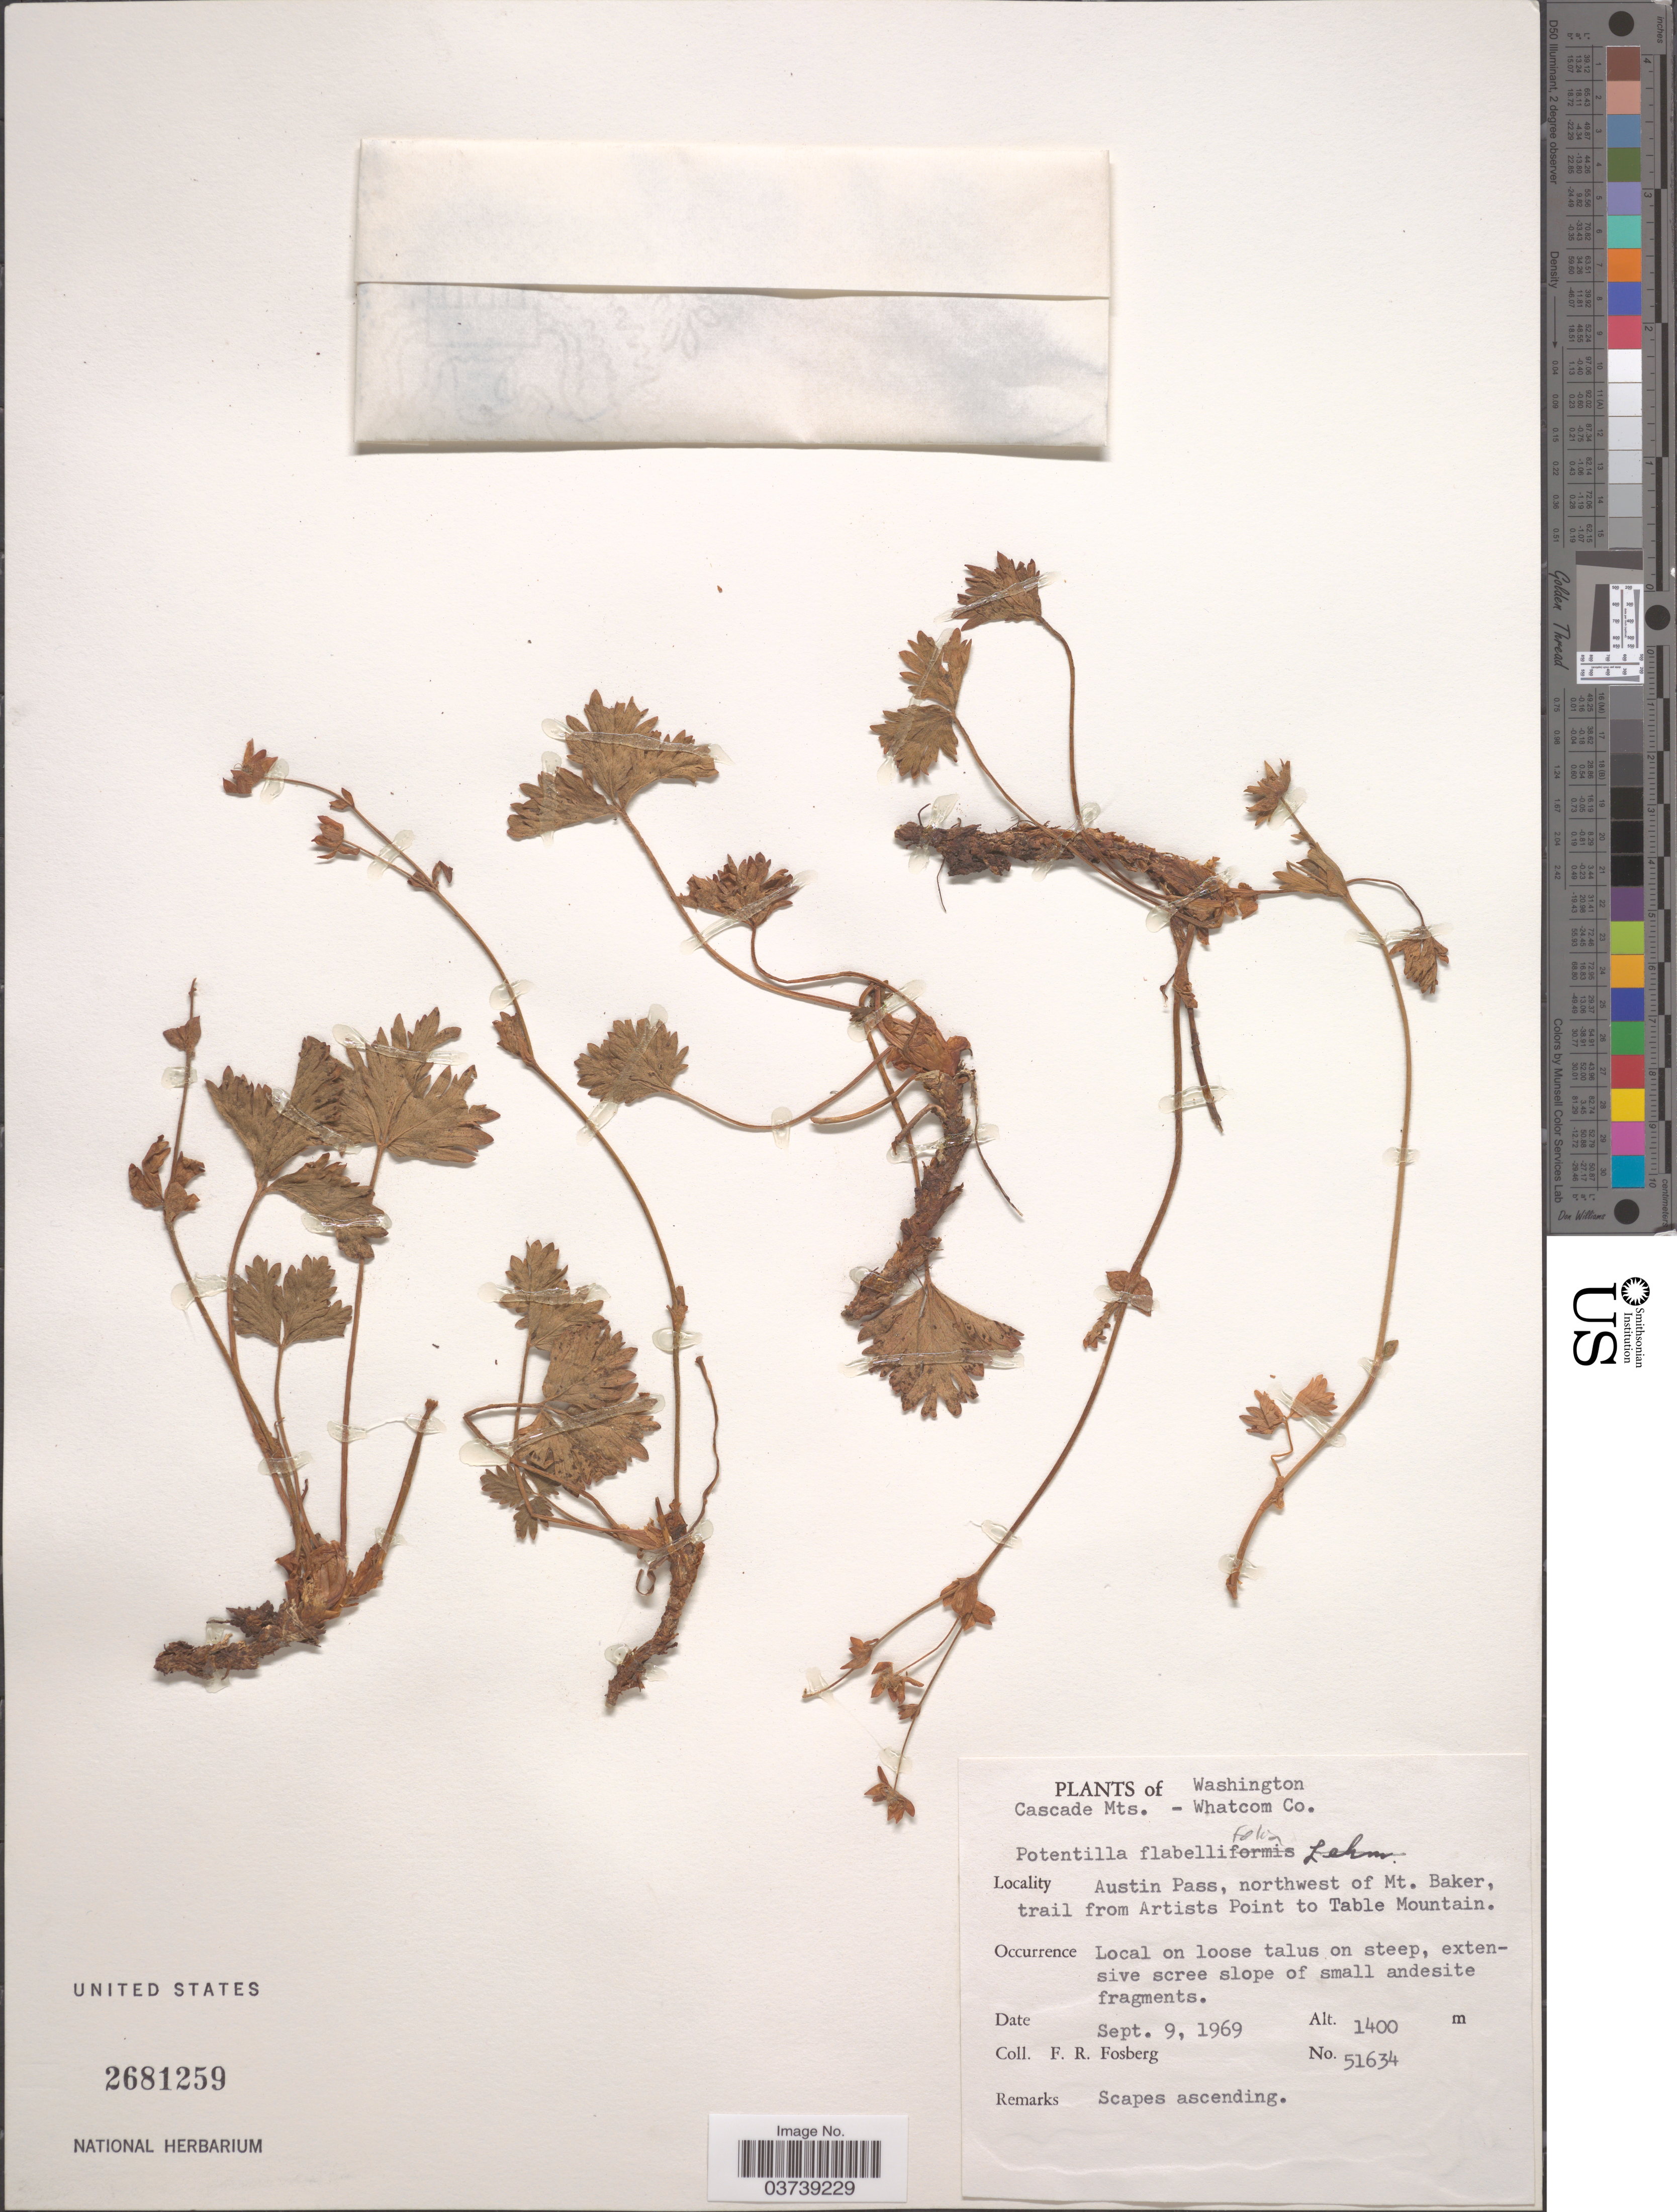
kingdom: Plantae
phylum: Tracheophyta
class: Magnoliopsida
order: Rosales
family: Rosaceae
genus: Potentilla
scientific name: Potentilla flabellifolia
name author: Hook. ex Torr. & A. Gray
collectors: F. R. Fosberg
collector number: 51634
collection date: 1969-09-09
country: United States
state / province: Washington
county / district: Whatcom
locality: Cascade Mts. - Whatcom Co. Austin Pass, northwest of Mt. Baker, trail from Artists Point to Table Mountain.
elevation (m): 1400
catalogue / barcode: US 2681259